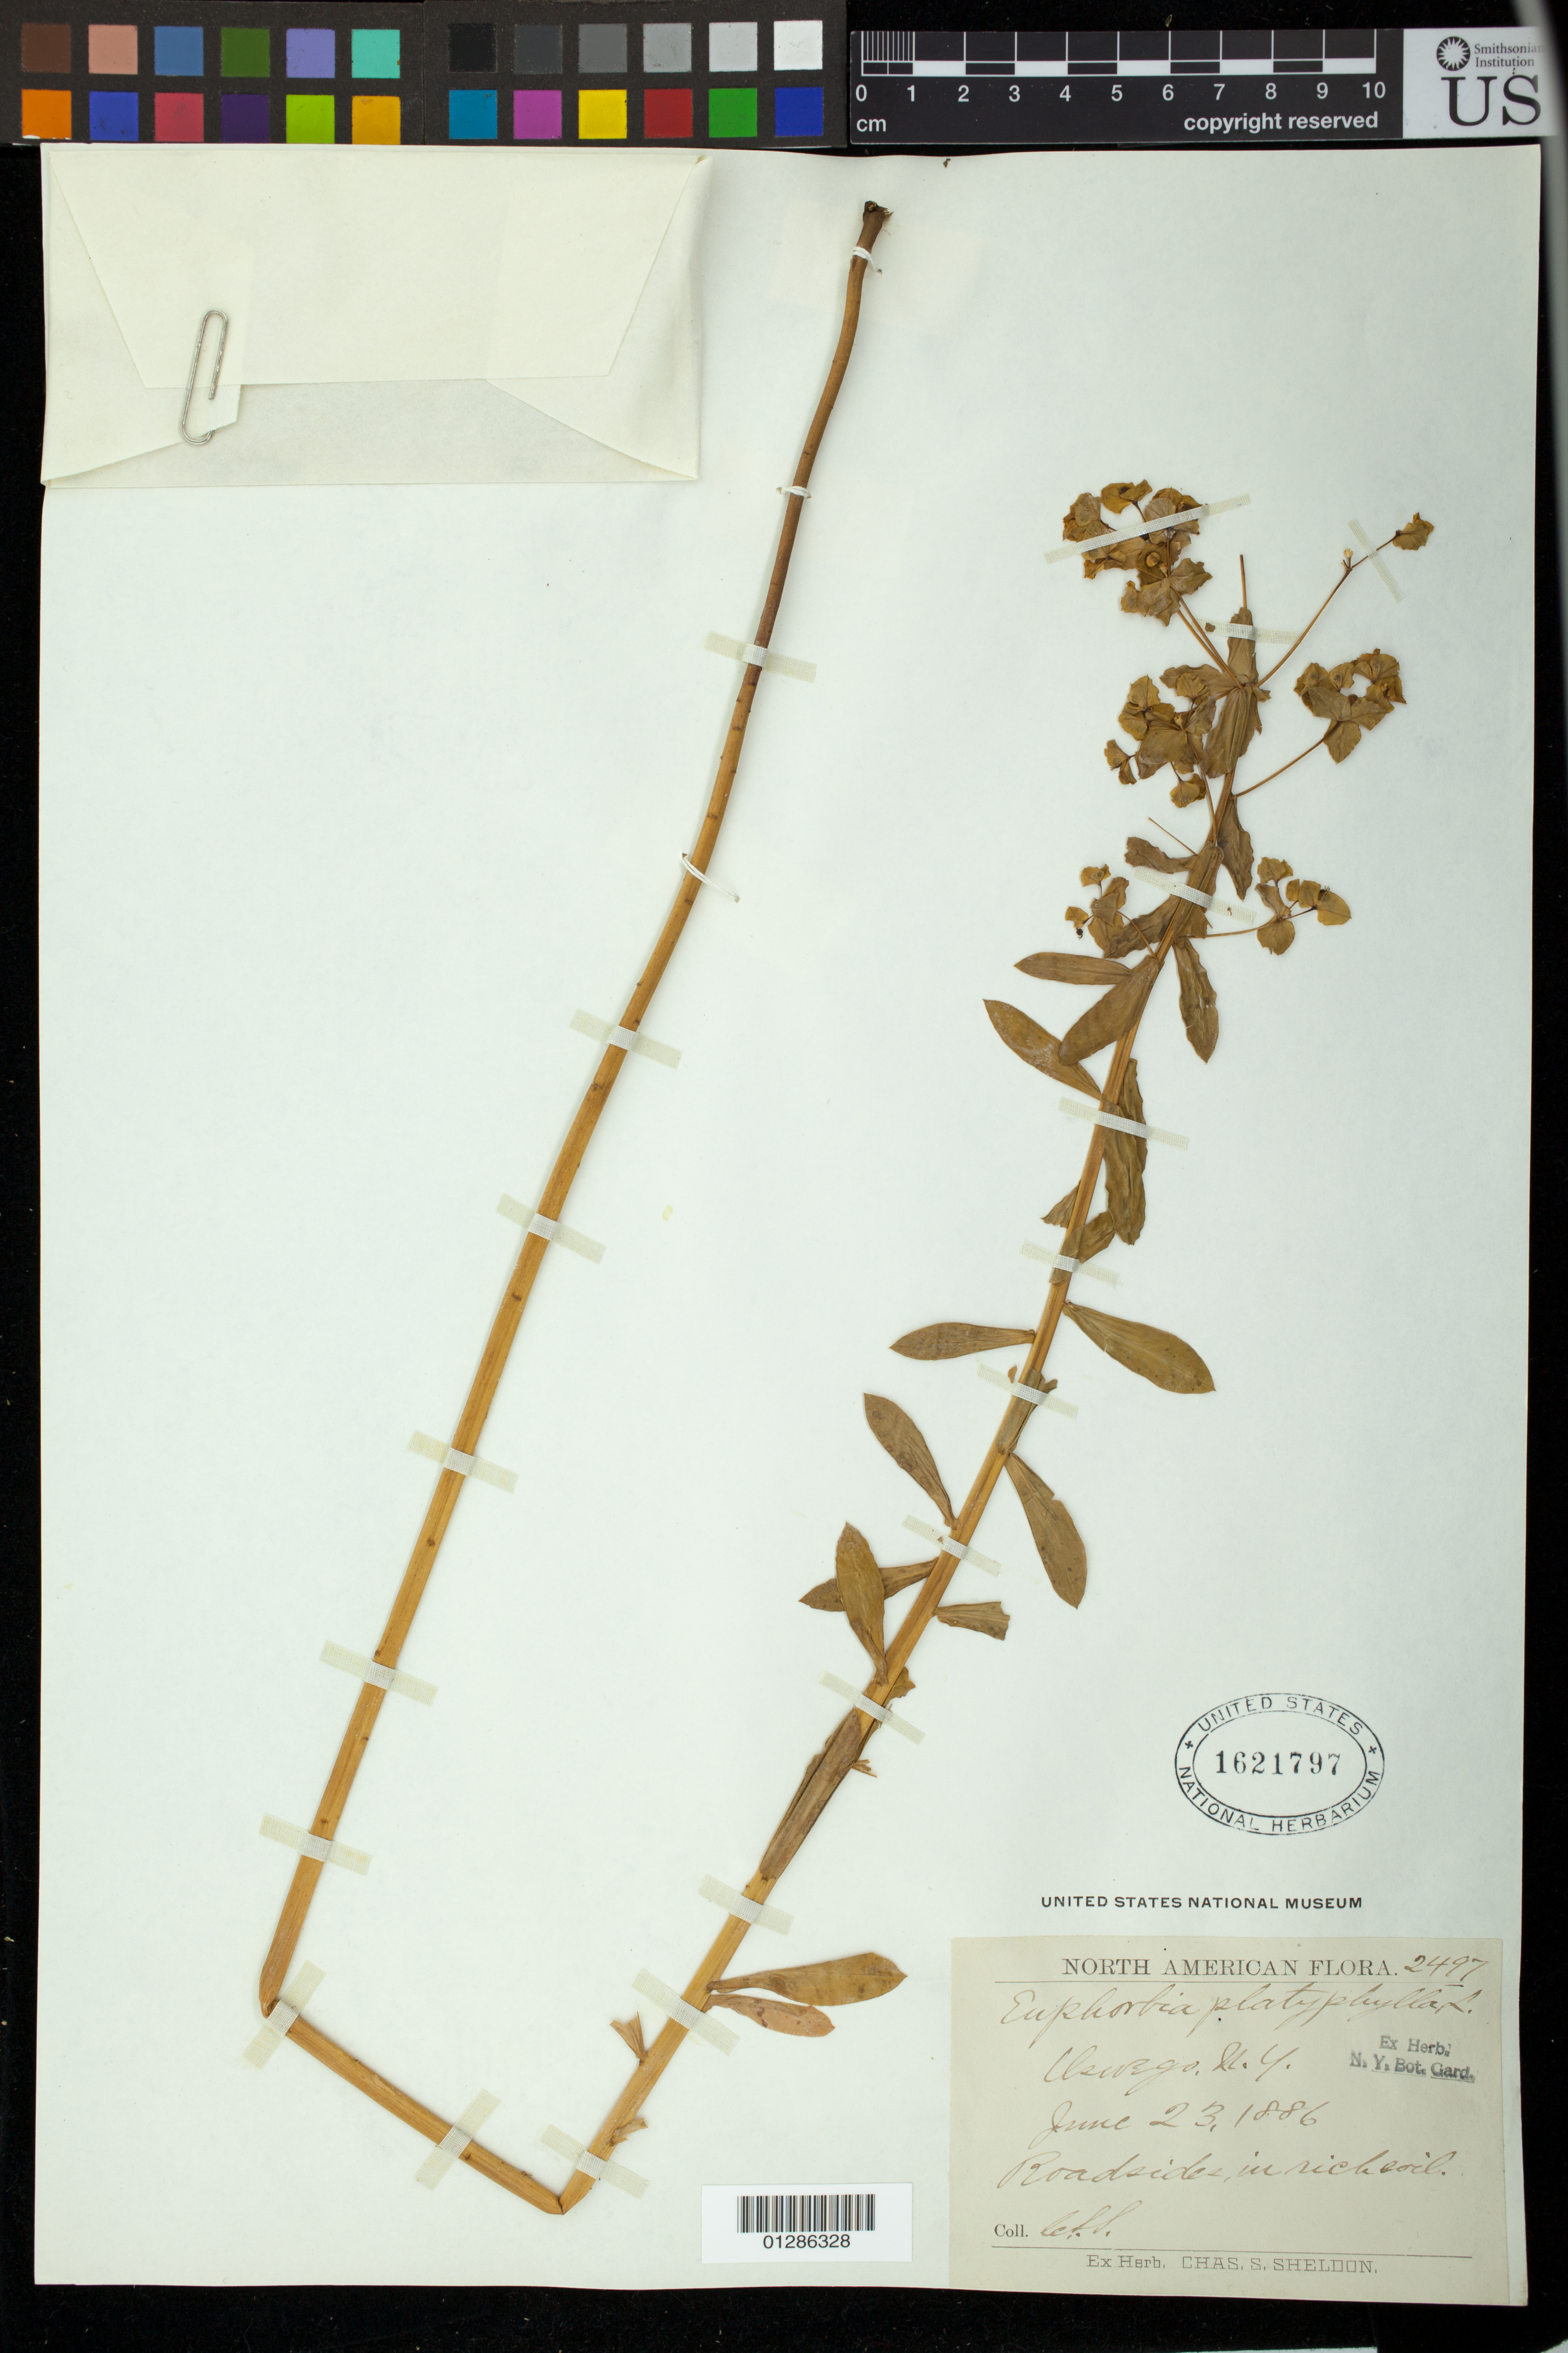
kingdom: Plantae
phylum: Tracheophyta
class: Magnoliopsida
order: Malpighiales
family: Euphorbiaceae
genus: Euphorbia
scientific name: Euphorbia platyphyllos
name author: L.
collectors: C. S. Sheldon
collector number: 2497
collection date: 1886-06-23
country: United States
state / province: New York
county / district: Oswego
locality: Roadside, Oswego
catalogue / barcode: US 1621797